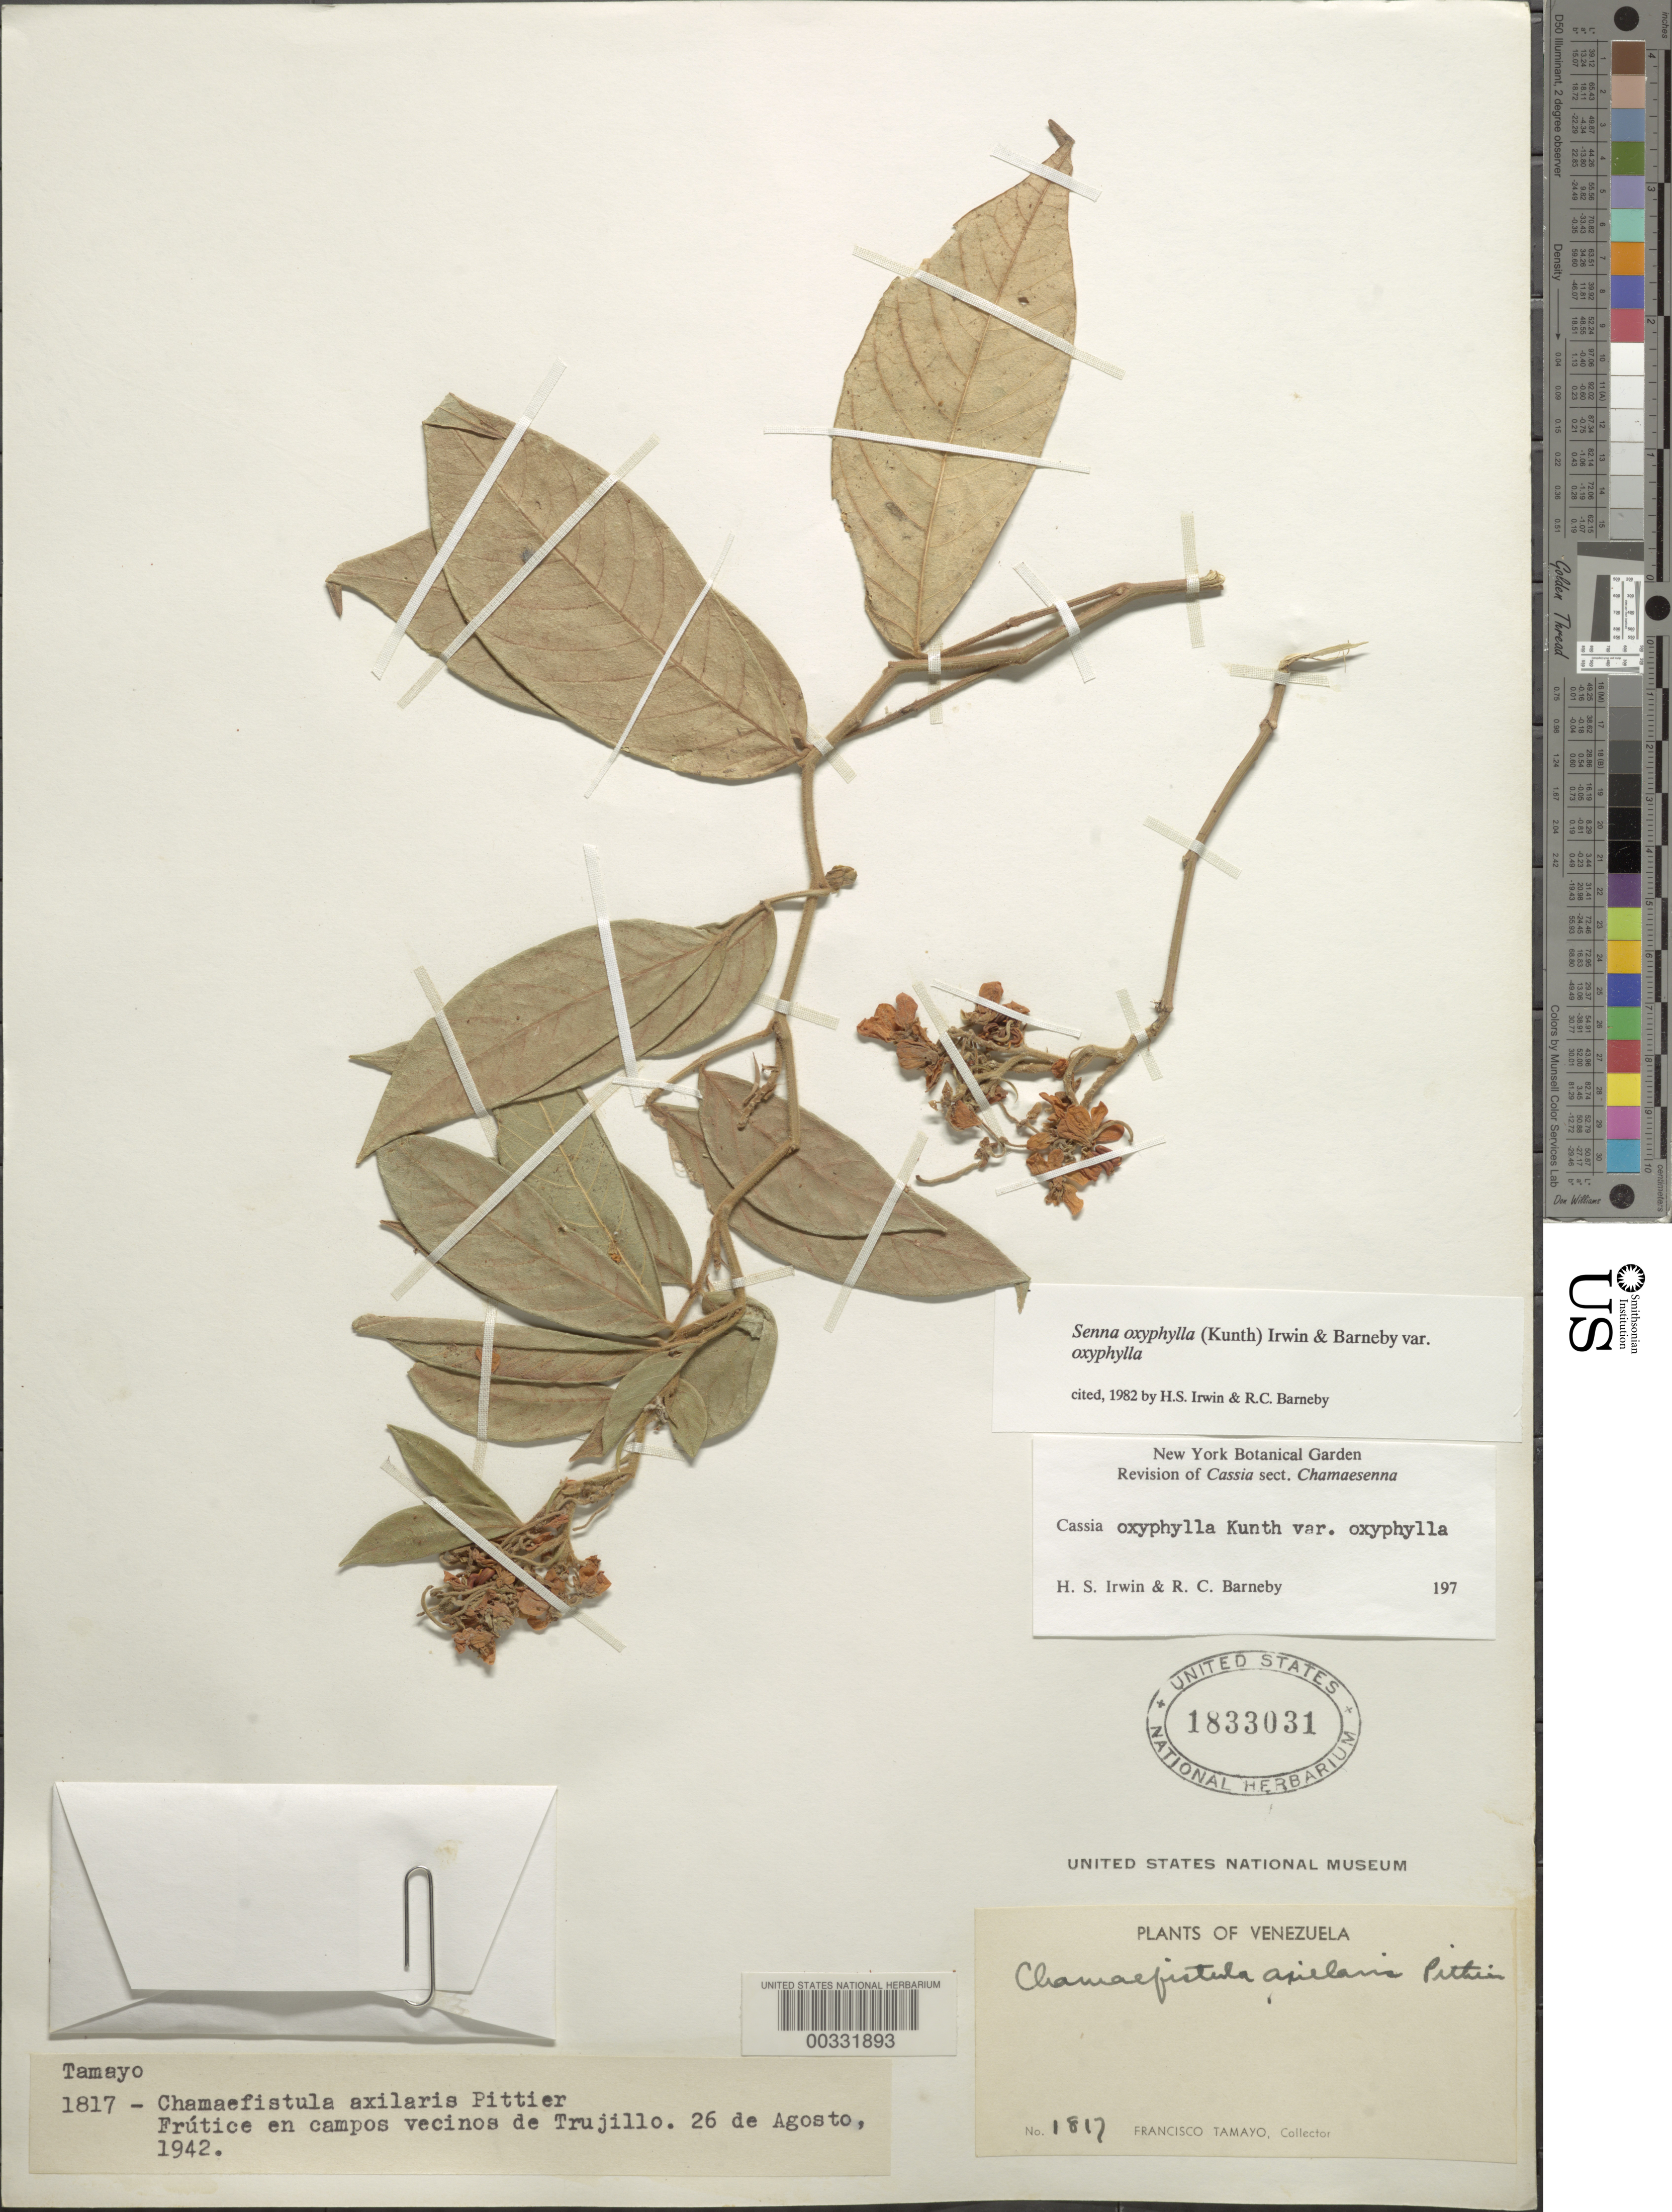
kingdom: Plantae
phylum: Tracheophyta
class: Magnoliopsida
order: Fabales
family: Fabaceae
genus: Senna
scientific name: Senna oxyphylla var. oxyphylla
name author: (Kunth) H.S. Irwin & Barneby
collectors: F. Tamayo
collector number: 1817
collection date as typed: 26 Aug 1942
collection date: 1942-08-26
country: Venezuela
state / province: Trujillo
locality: Paraiso de chabasquen and pena blanca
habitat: Campos vecinos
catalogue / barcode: US 1833031